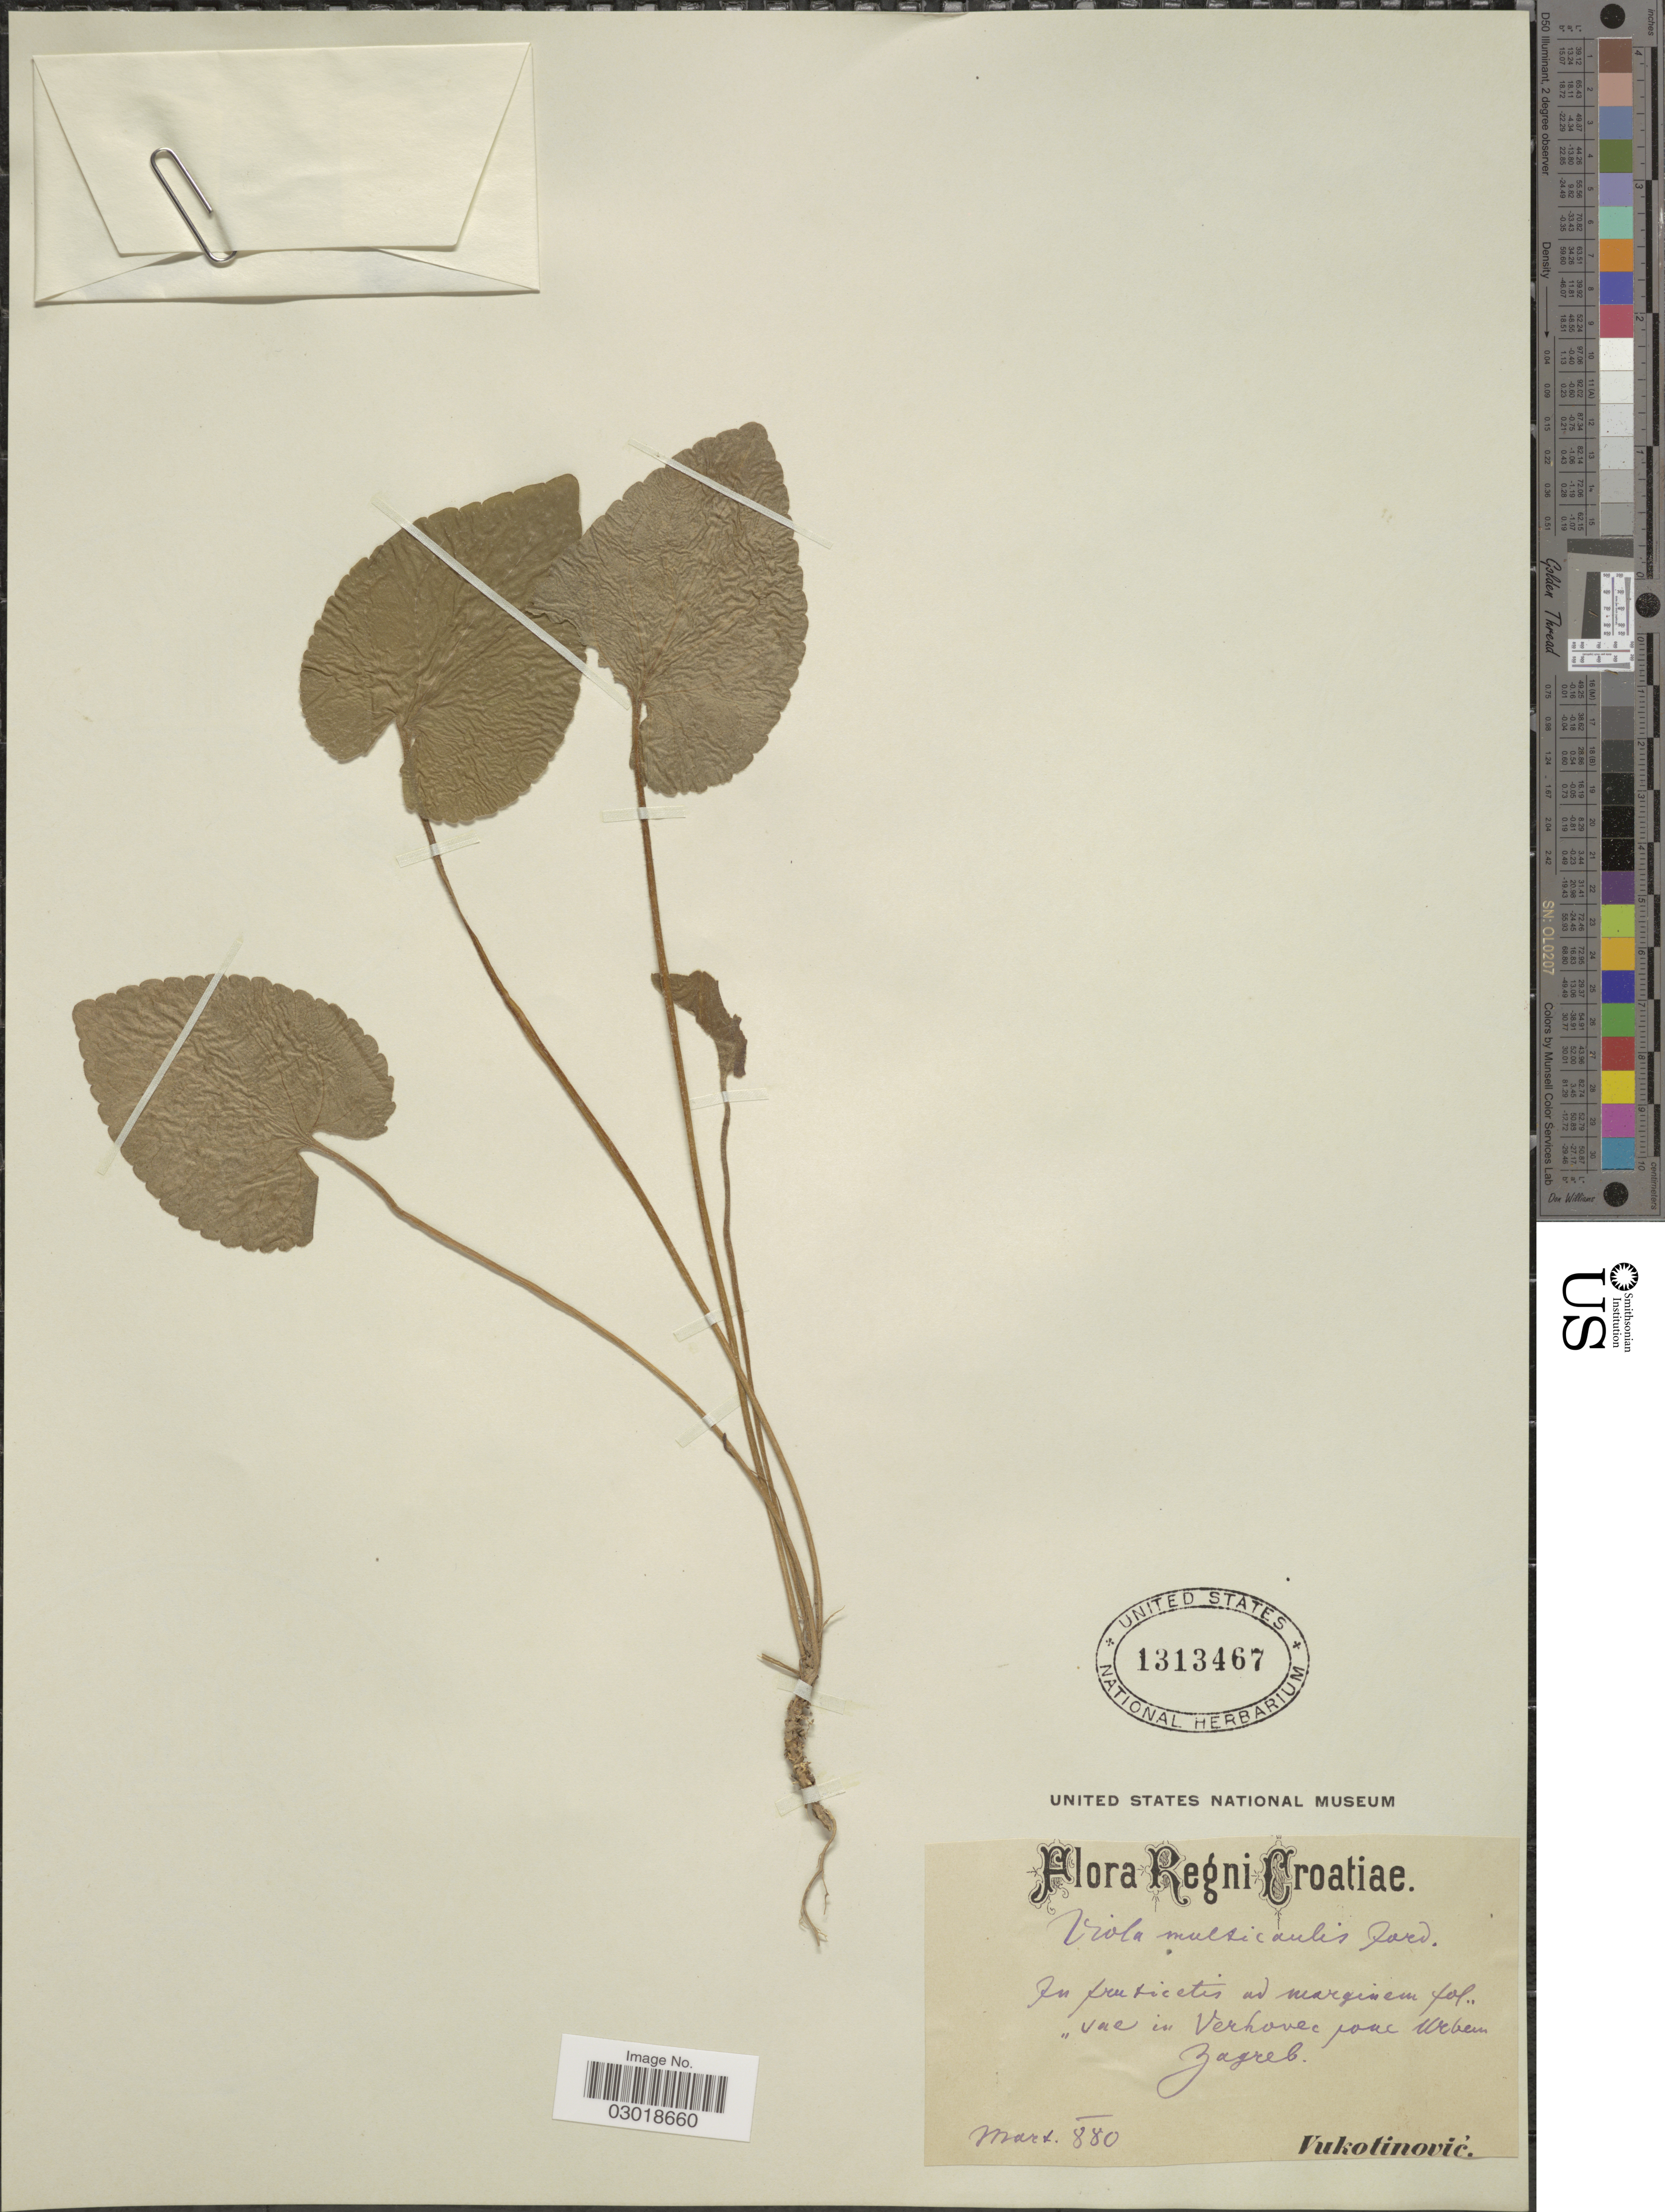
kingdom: Plantae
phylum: Tracheophyta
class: Magnoliopsida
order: Malpighiales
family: Violaceae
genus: Viola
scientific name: Viola multicaulis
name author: Jord.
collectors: Vukotinovic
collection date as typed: Transcribed d/m/y: 8/3/80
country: Croatia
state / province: Zagreb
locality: Verhovec poac Urben Zagreb. [interpreted]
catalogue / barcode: US 1313467